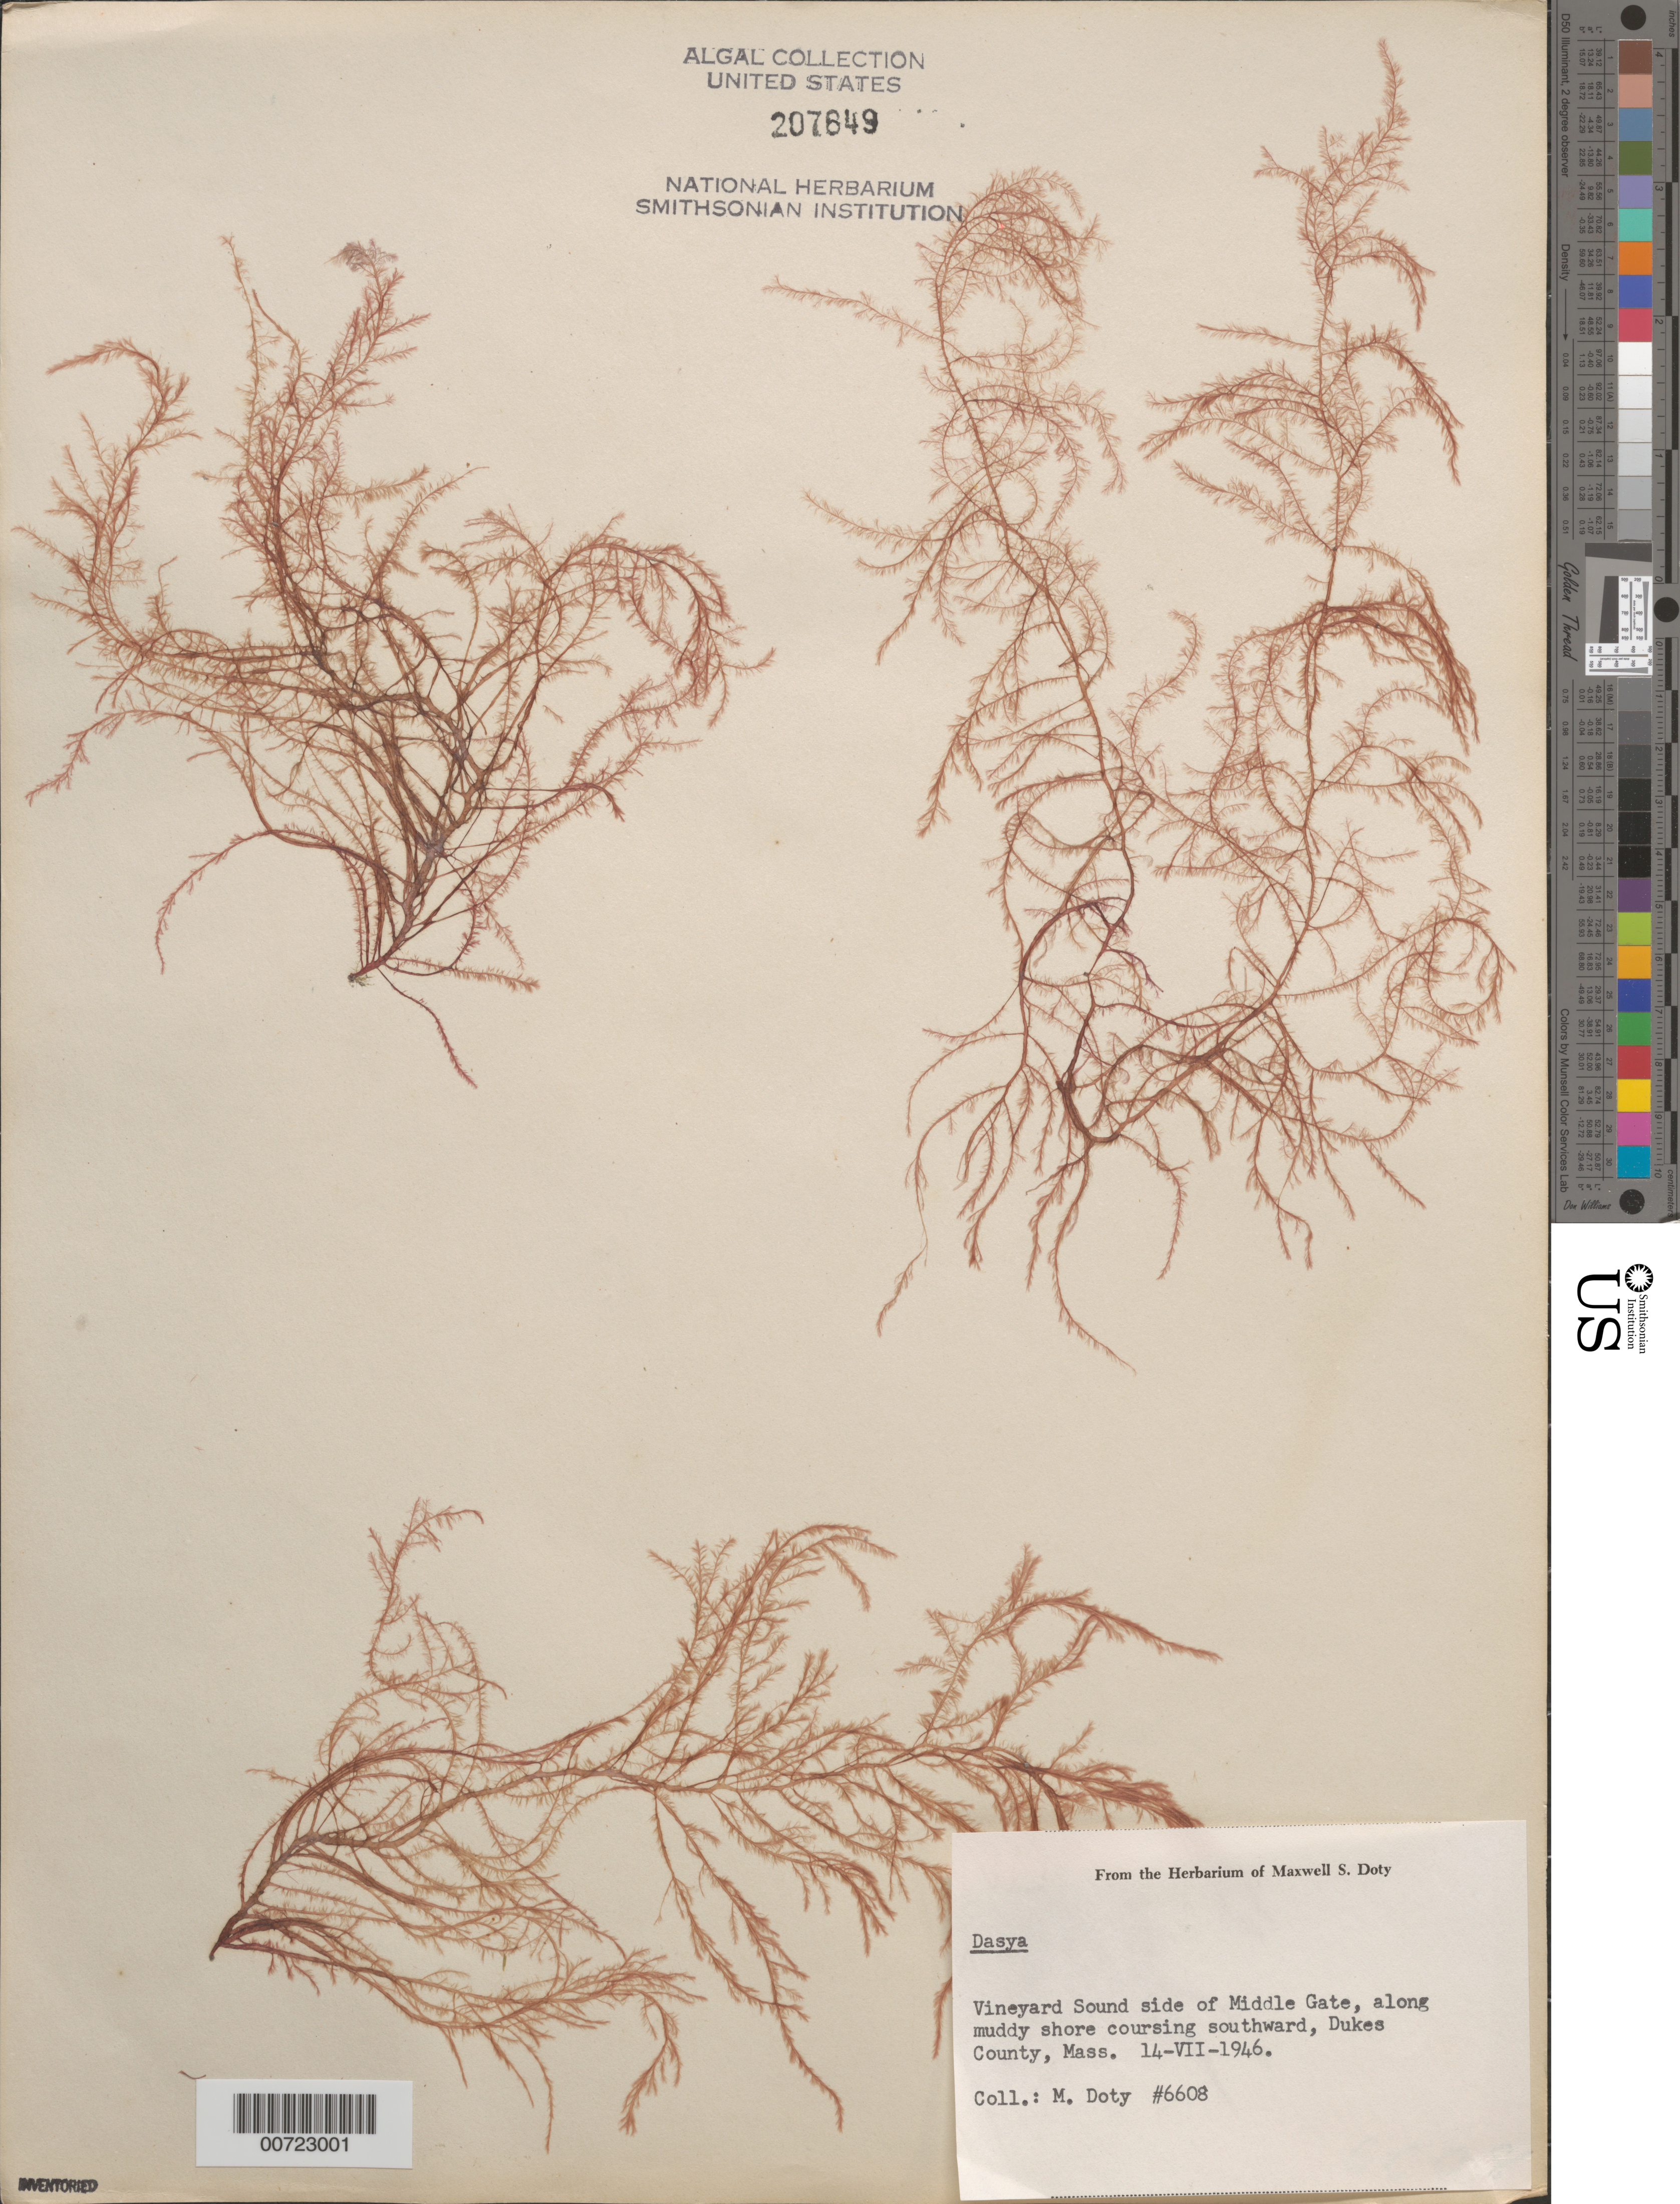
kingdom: Plantae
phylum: Rhodophyta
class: Florideophyceae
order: Ceramiales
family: Dasyaceae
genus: Dasya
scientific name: Dasya sp.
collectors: M. S. Doty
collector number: MSD 6608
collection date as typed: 14 Jul 1946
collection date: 1946-07-14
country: United States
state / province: Massachusetts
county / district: Dukes County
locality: Vineyard Sound side of Middle Gate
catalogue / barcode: US 207649